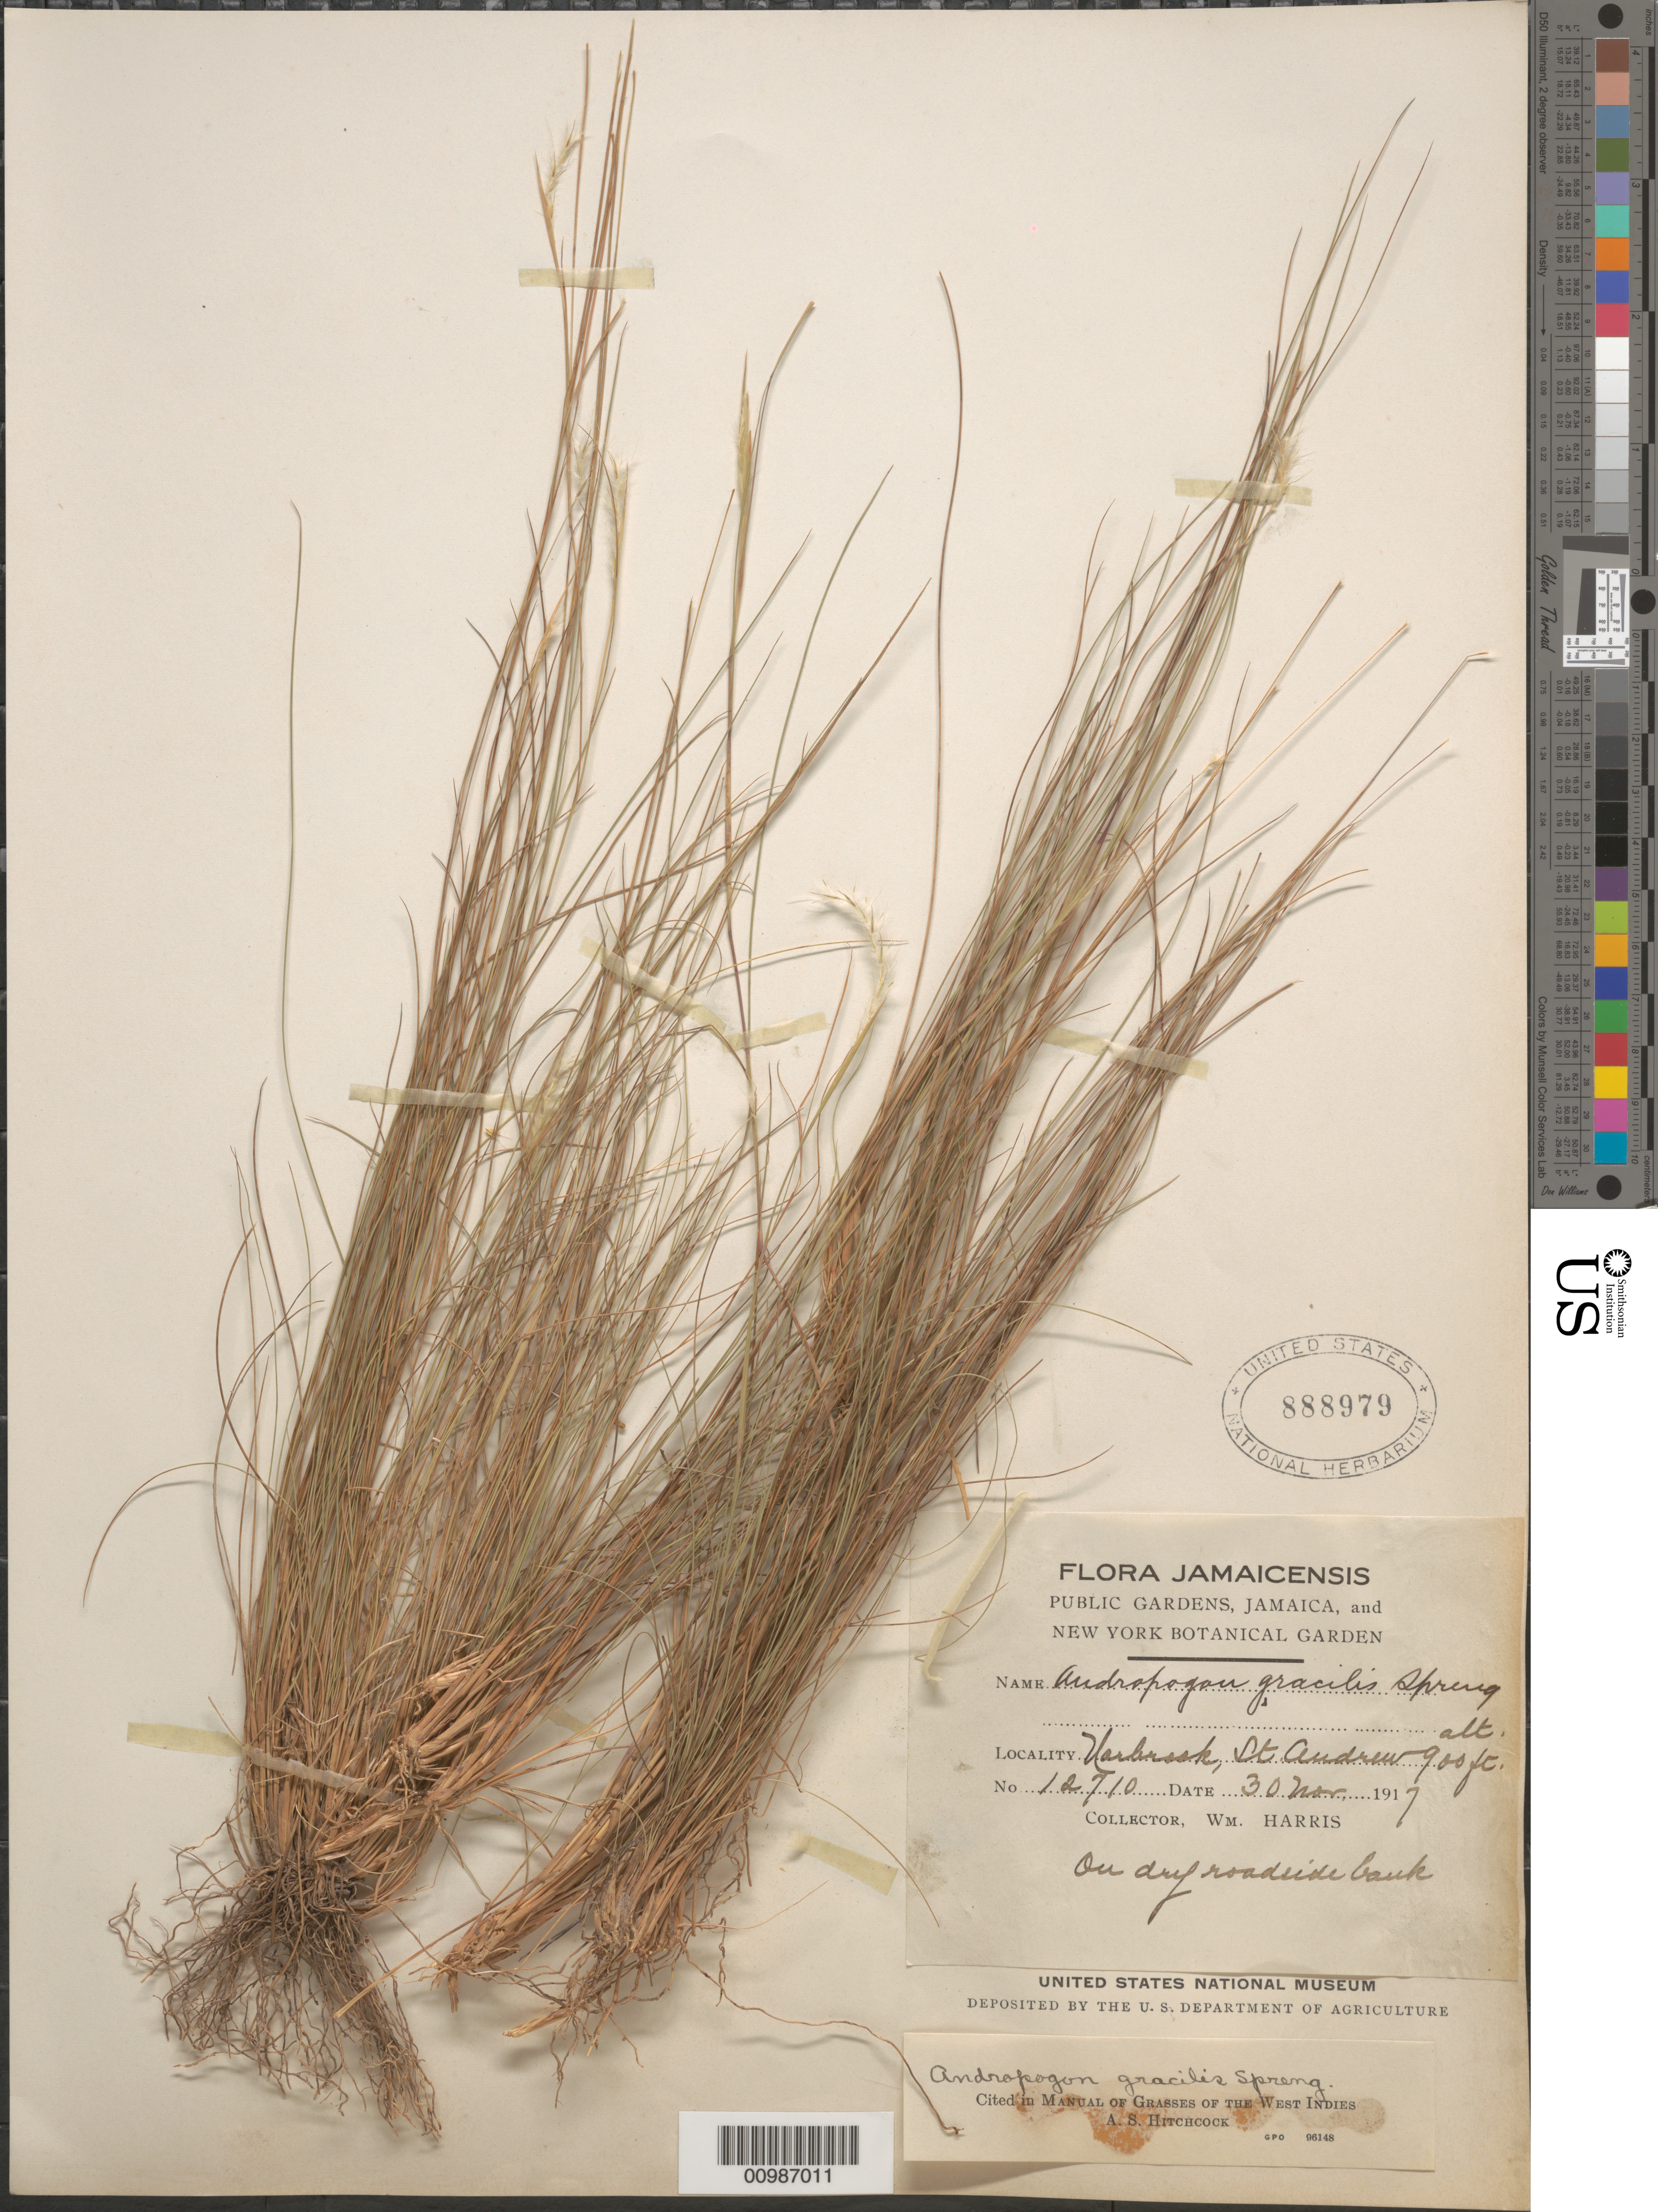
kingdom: Plantae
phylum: Tracheophyta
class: Liliopsida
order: Poales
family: Poaceae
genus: Andropogon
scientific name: Andropogon gracilis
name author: Spreng.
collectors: W. H. Harris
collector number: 12710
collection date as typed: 30 Nov 1917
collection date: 1917-11-30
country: Jamaica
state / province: Saint Andrew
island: Jamaica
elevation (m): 274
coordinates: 0 N, 0 E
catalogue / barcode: US 888979